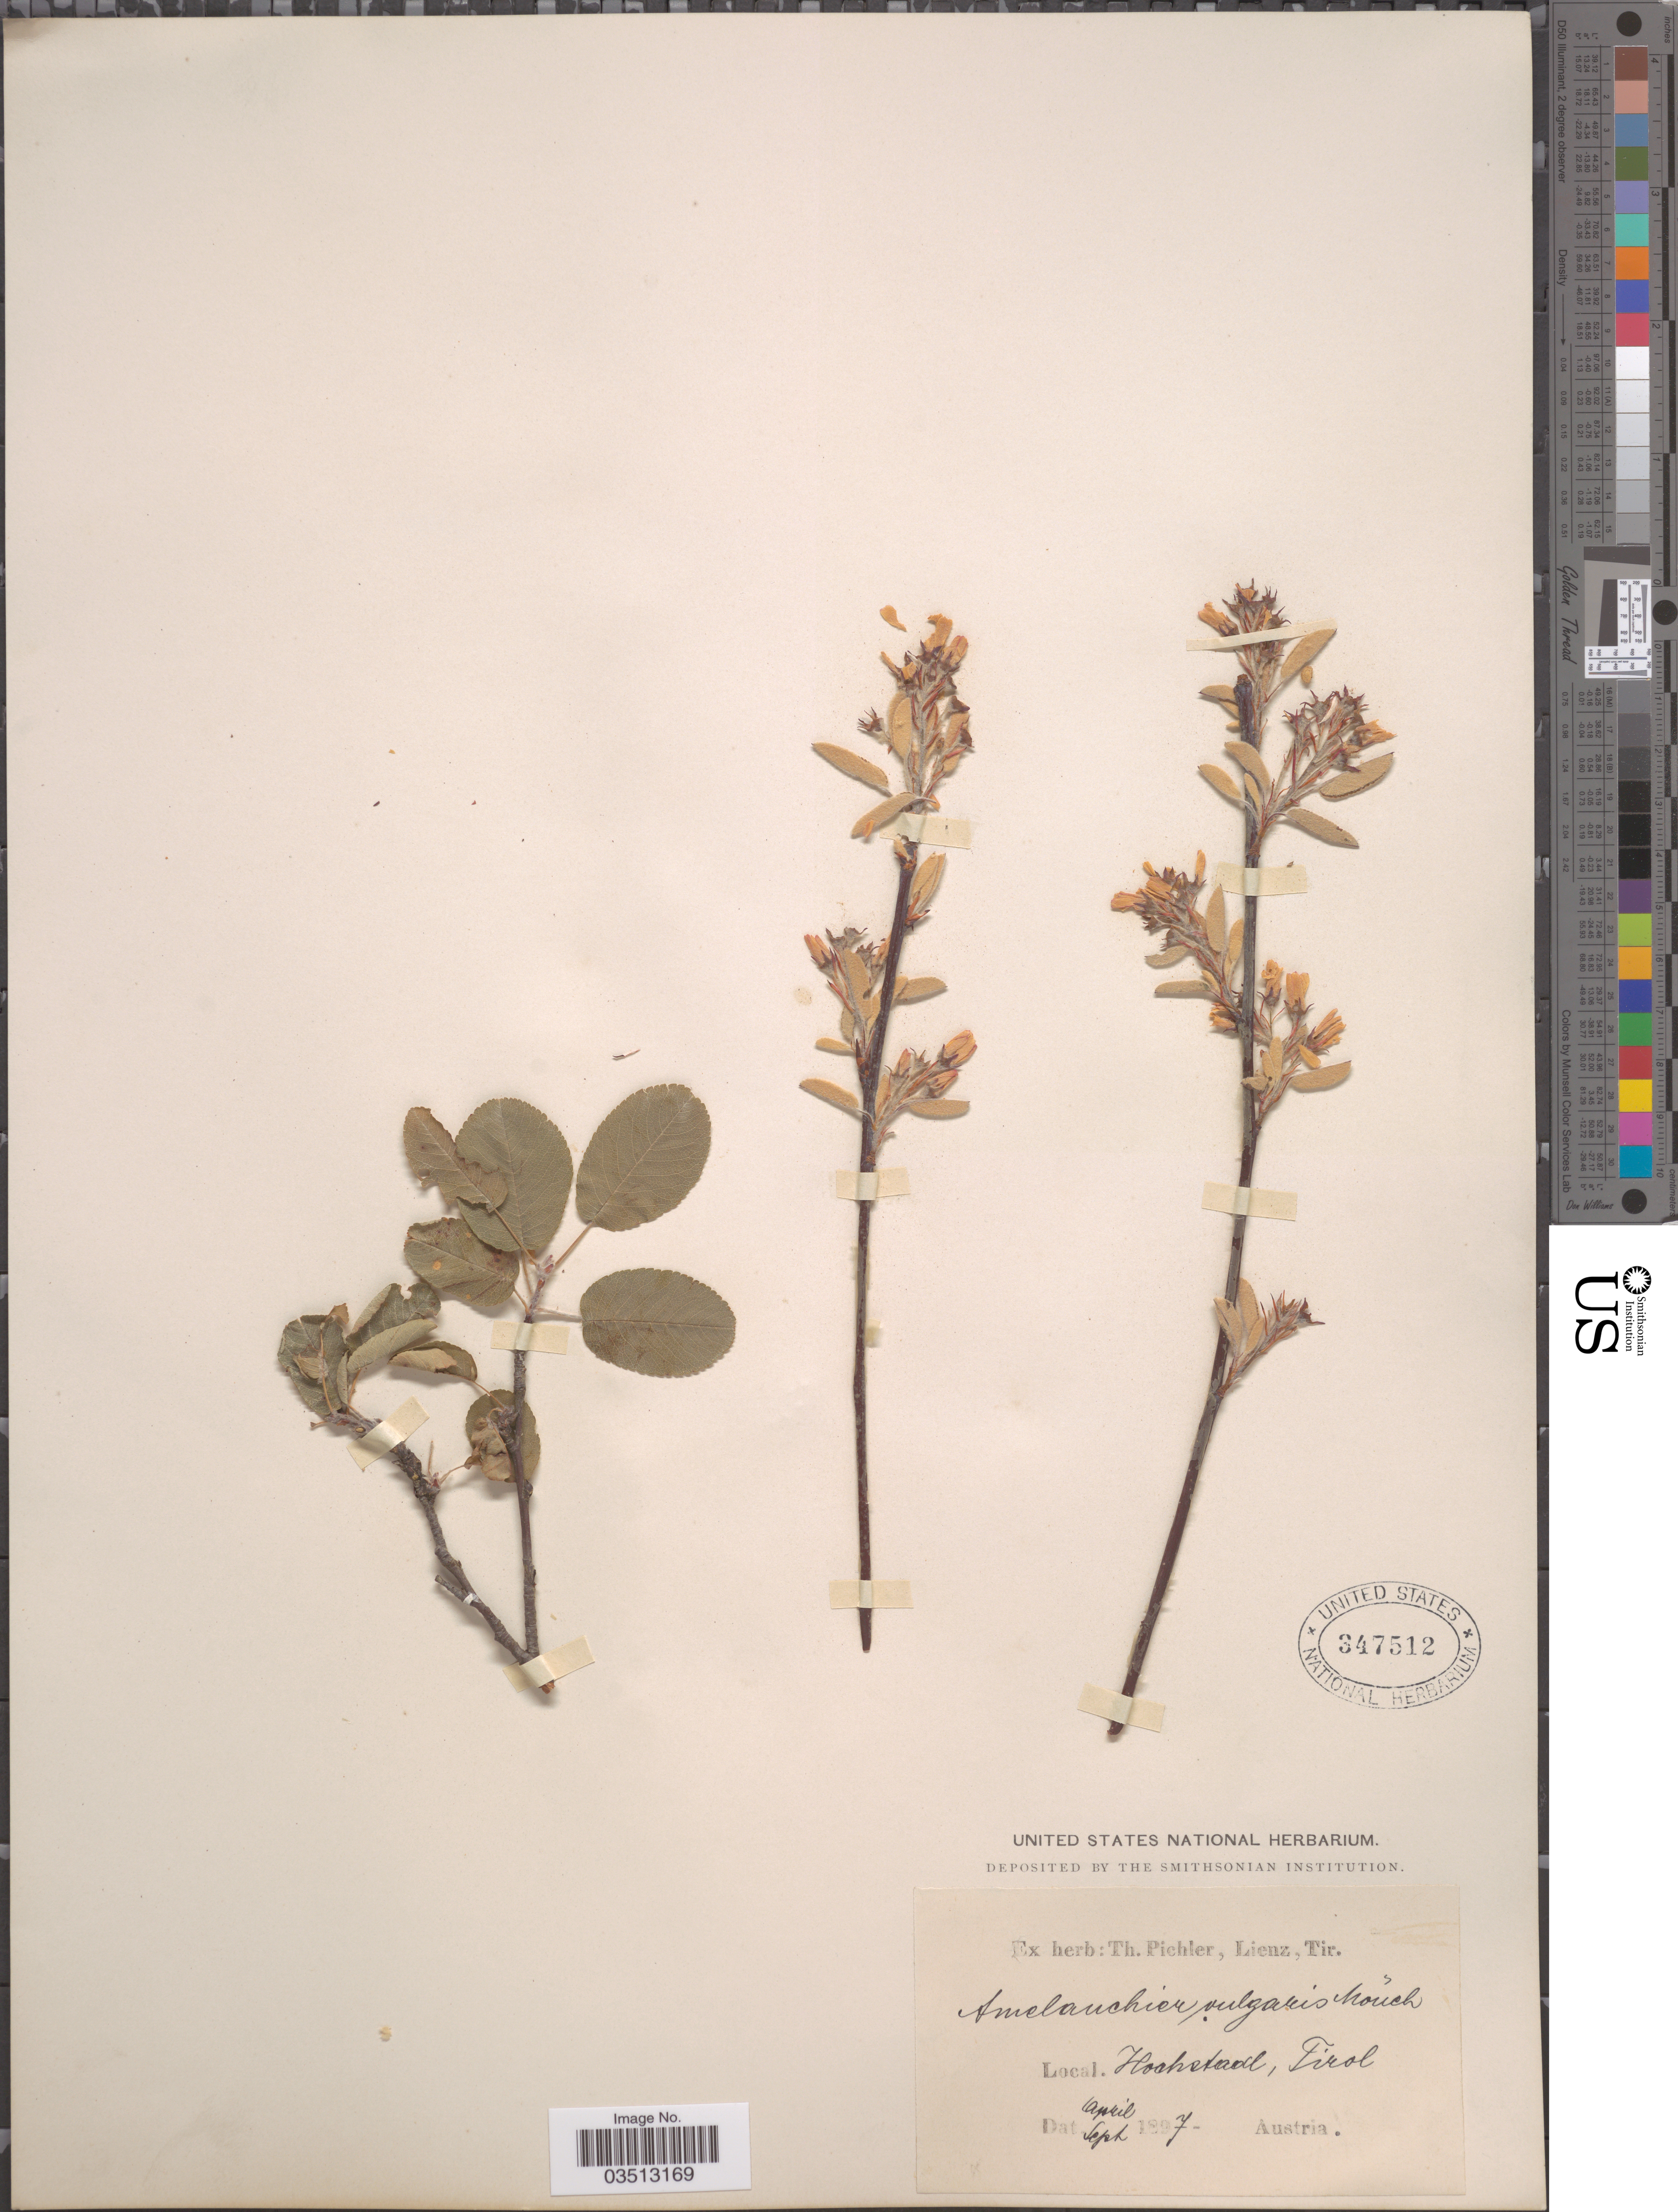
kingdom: Plantae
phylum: Tracheophyta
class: Magnoliopsida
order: Rosales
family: Rosaceae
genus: Amelanchier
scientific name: Amelanchier vulgaris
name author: Moench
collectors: ex herb. T. Pichler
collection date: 1897-04/1897-09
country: Austria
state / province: Tirol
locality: Hochstadt.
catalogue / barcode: US 347512